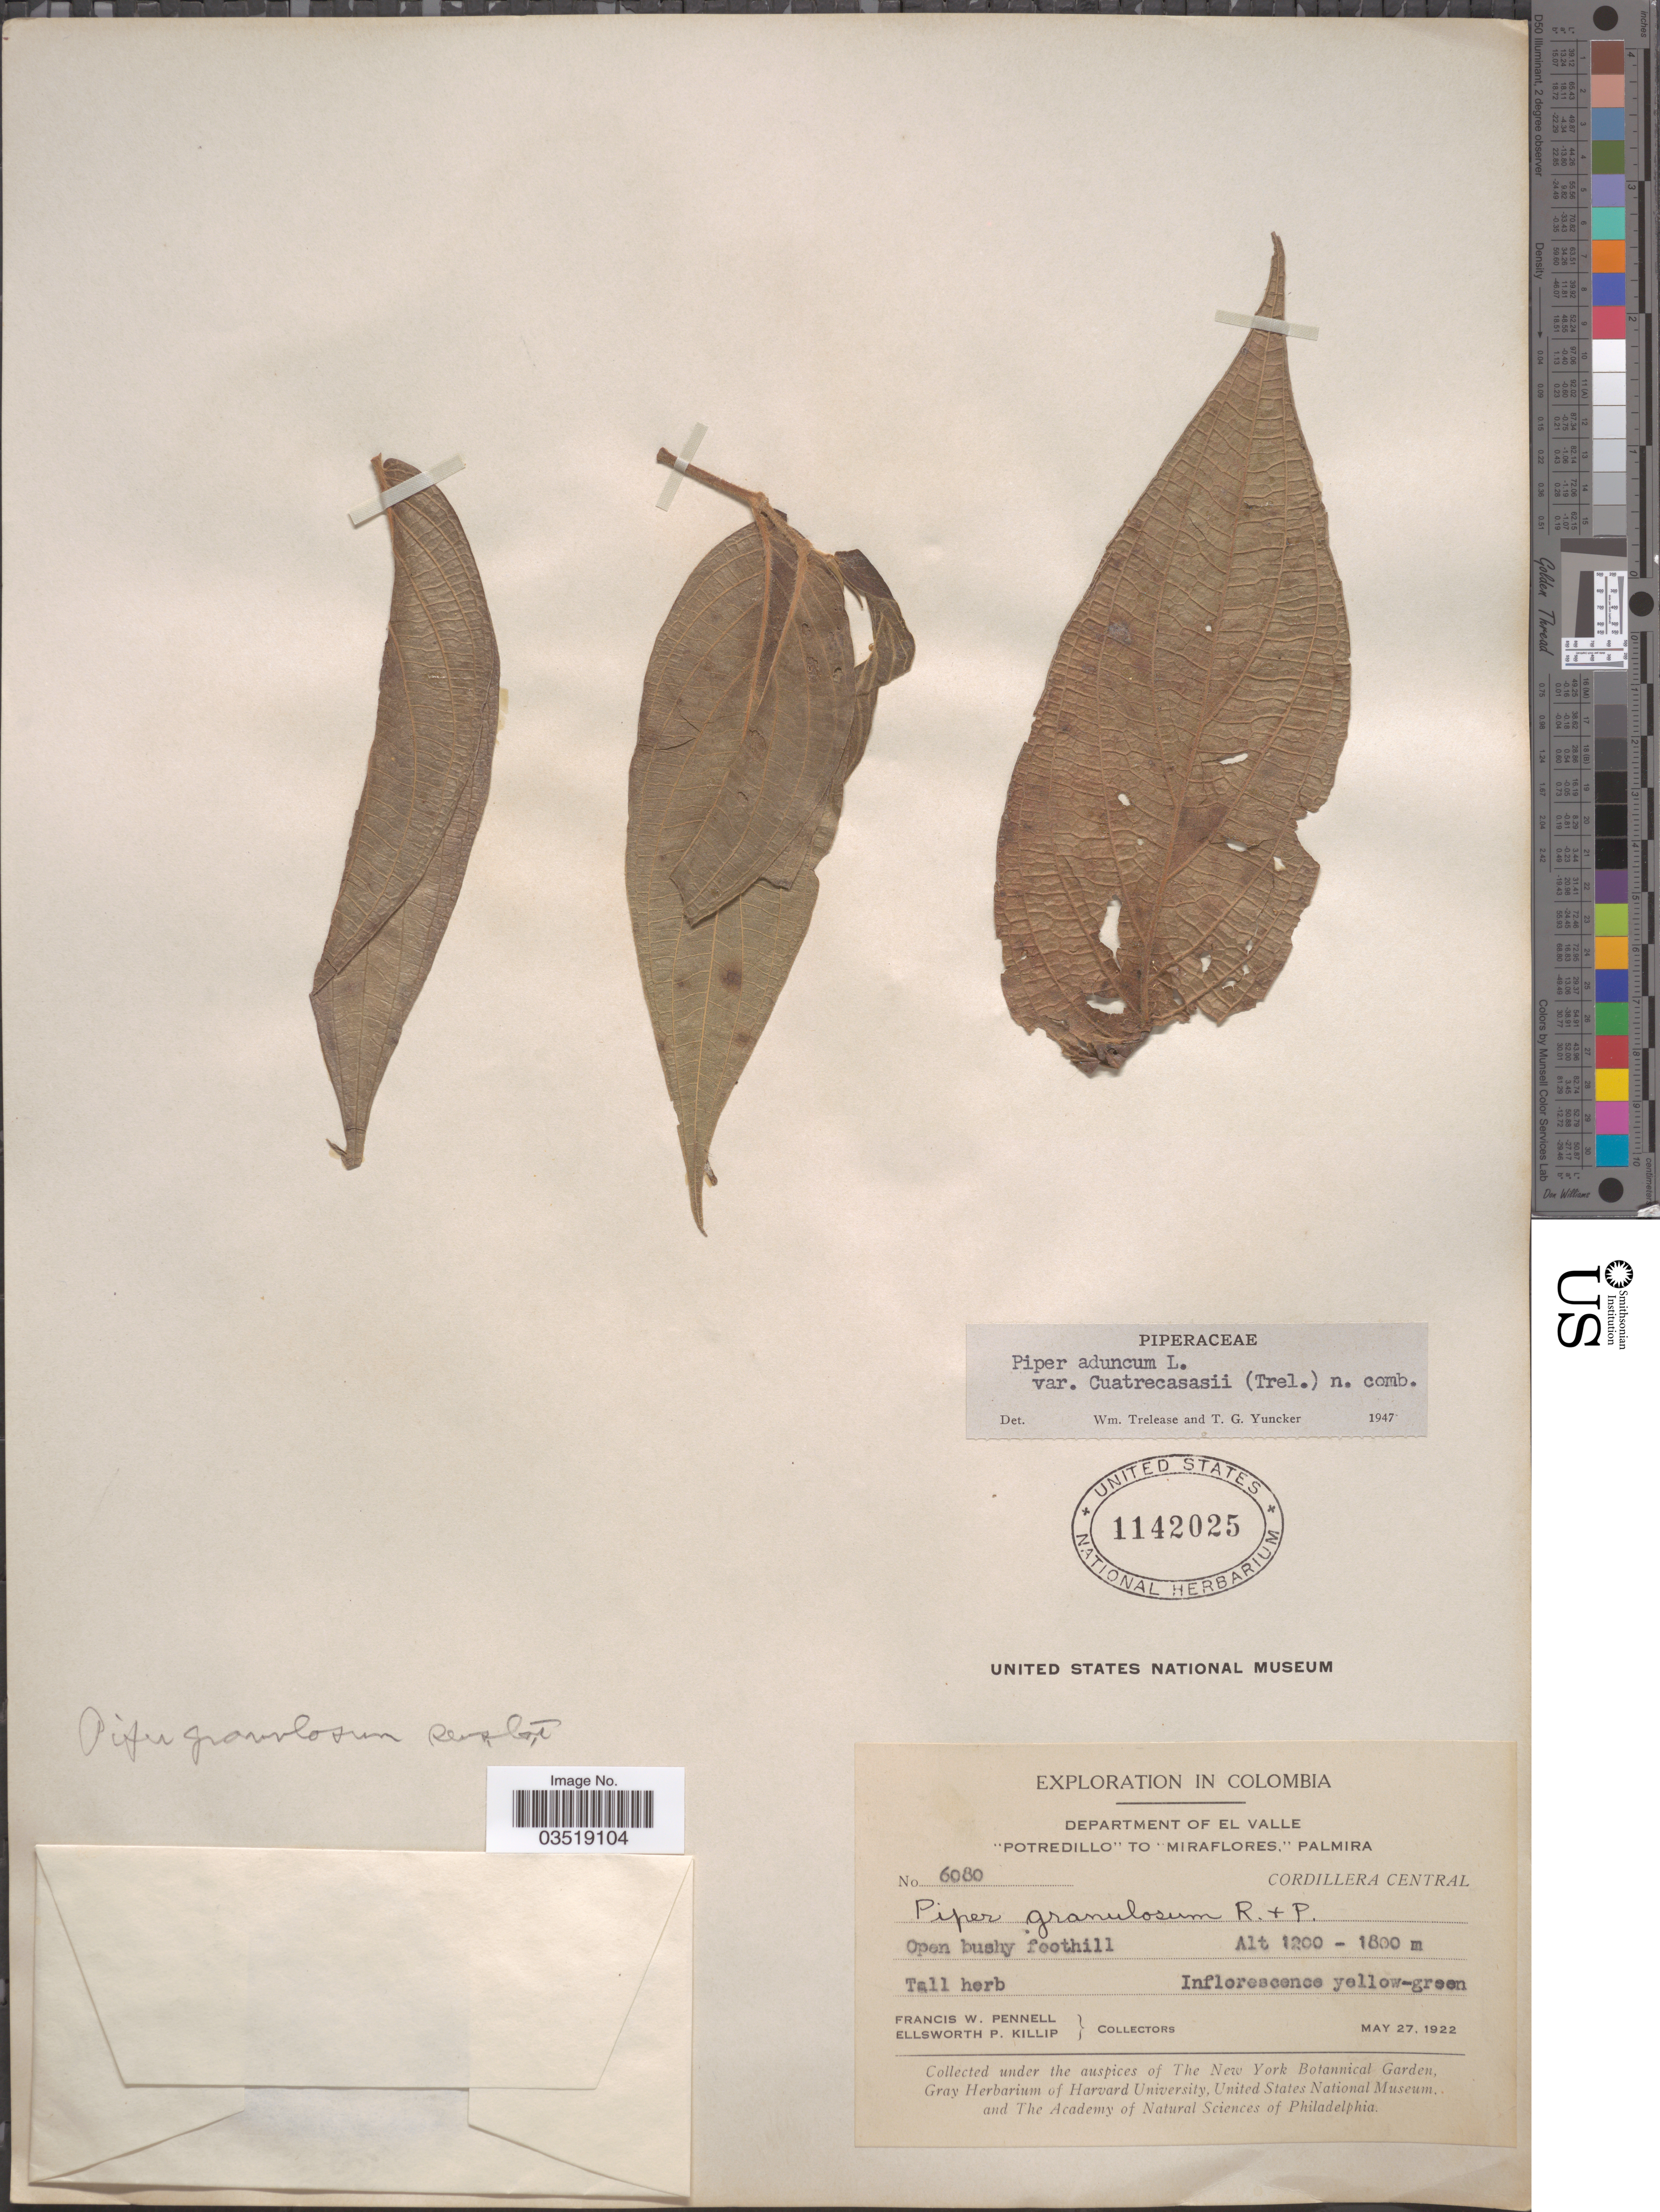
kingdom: Plantae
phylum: Tracheophyta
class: Magnoliopsida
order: Piperales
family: Piperaceae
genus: Piper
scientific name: Piper aduncum var. cordulatum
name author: L.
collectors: F. W. Pennell & E. P. Killip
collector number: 6080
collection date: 1922-05-27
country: Colombia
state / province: Valle del Cauca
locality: Department of El Valle. "Potredillo" to "Miraflores," Palmira. Cordillera Central.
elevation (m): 1200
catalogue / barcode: US 1142025